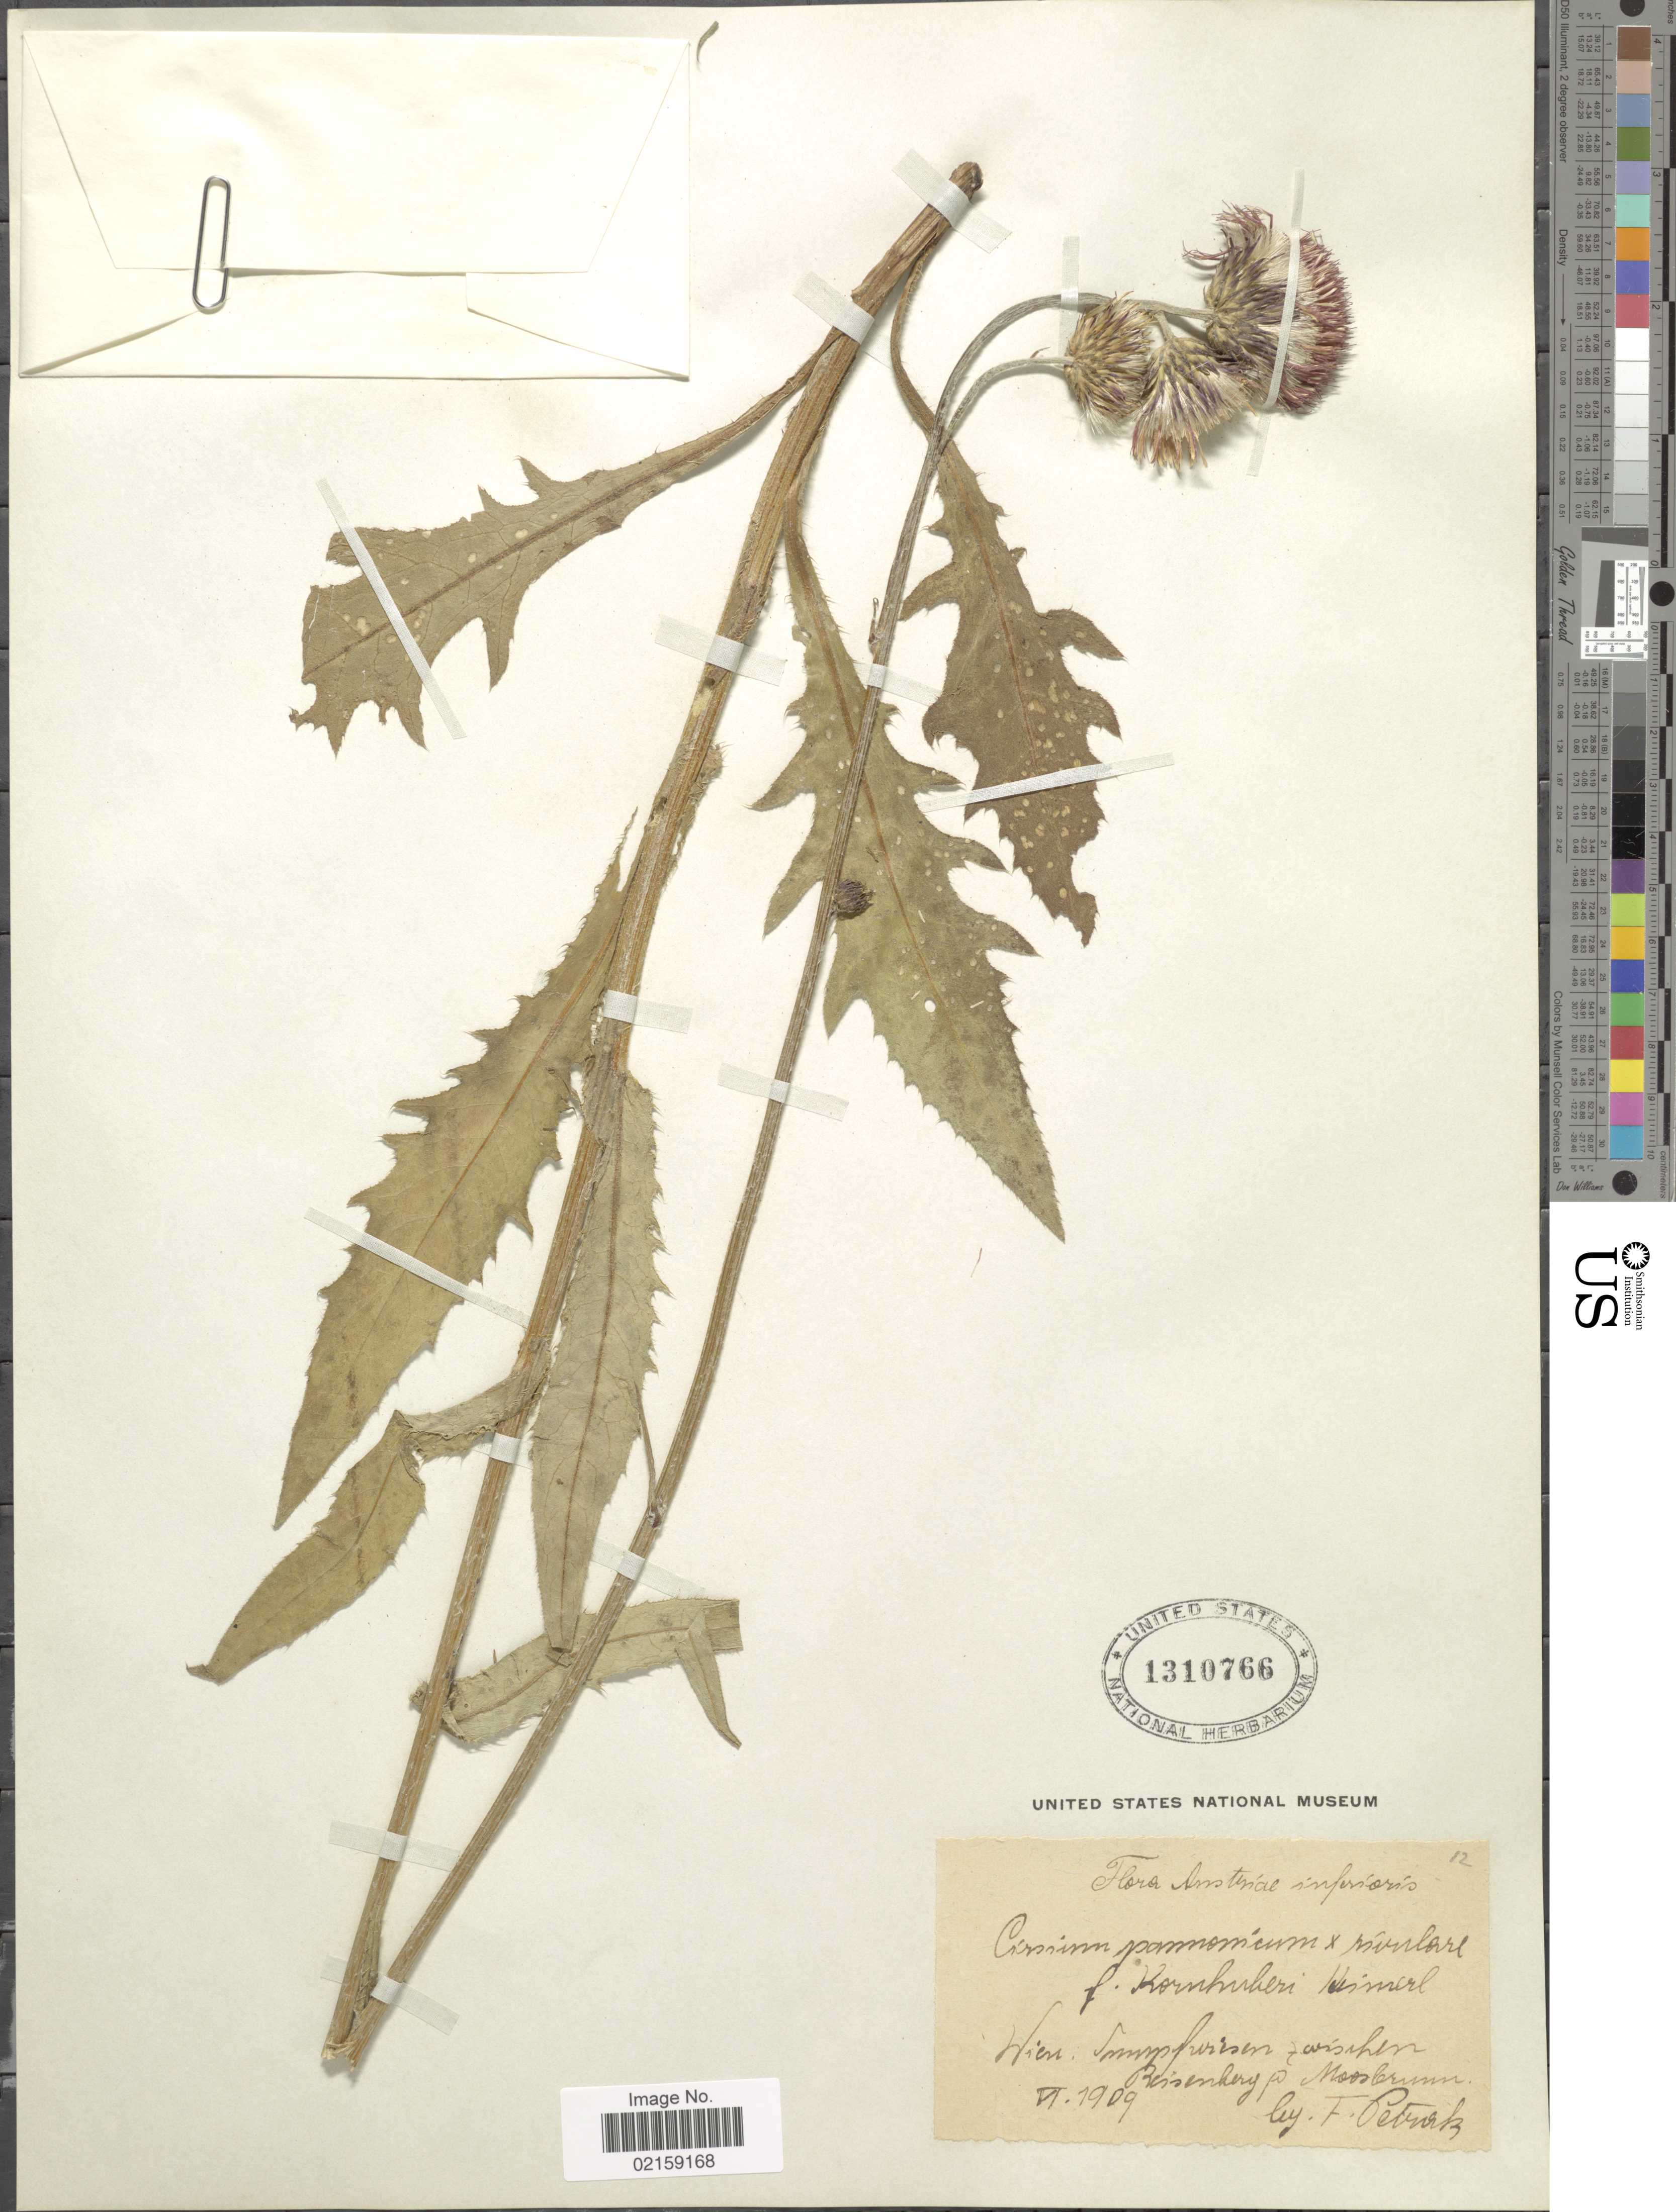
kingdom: Plantae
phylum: Tracheophyta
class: Magnoliopsida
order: Asterales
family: Asteraceae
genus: Cirsium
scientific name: Cirsium pannonicum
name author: (L. f.) Link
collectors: F. Petrak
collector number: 12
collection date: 1909-06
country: Austria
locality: Wien. Swamfriesen swichen Bessenkery P MoosCrimm [interpreted]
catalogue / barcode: US 1310766